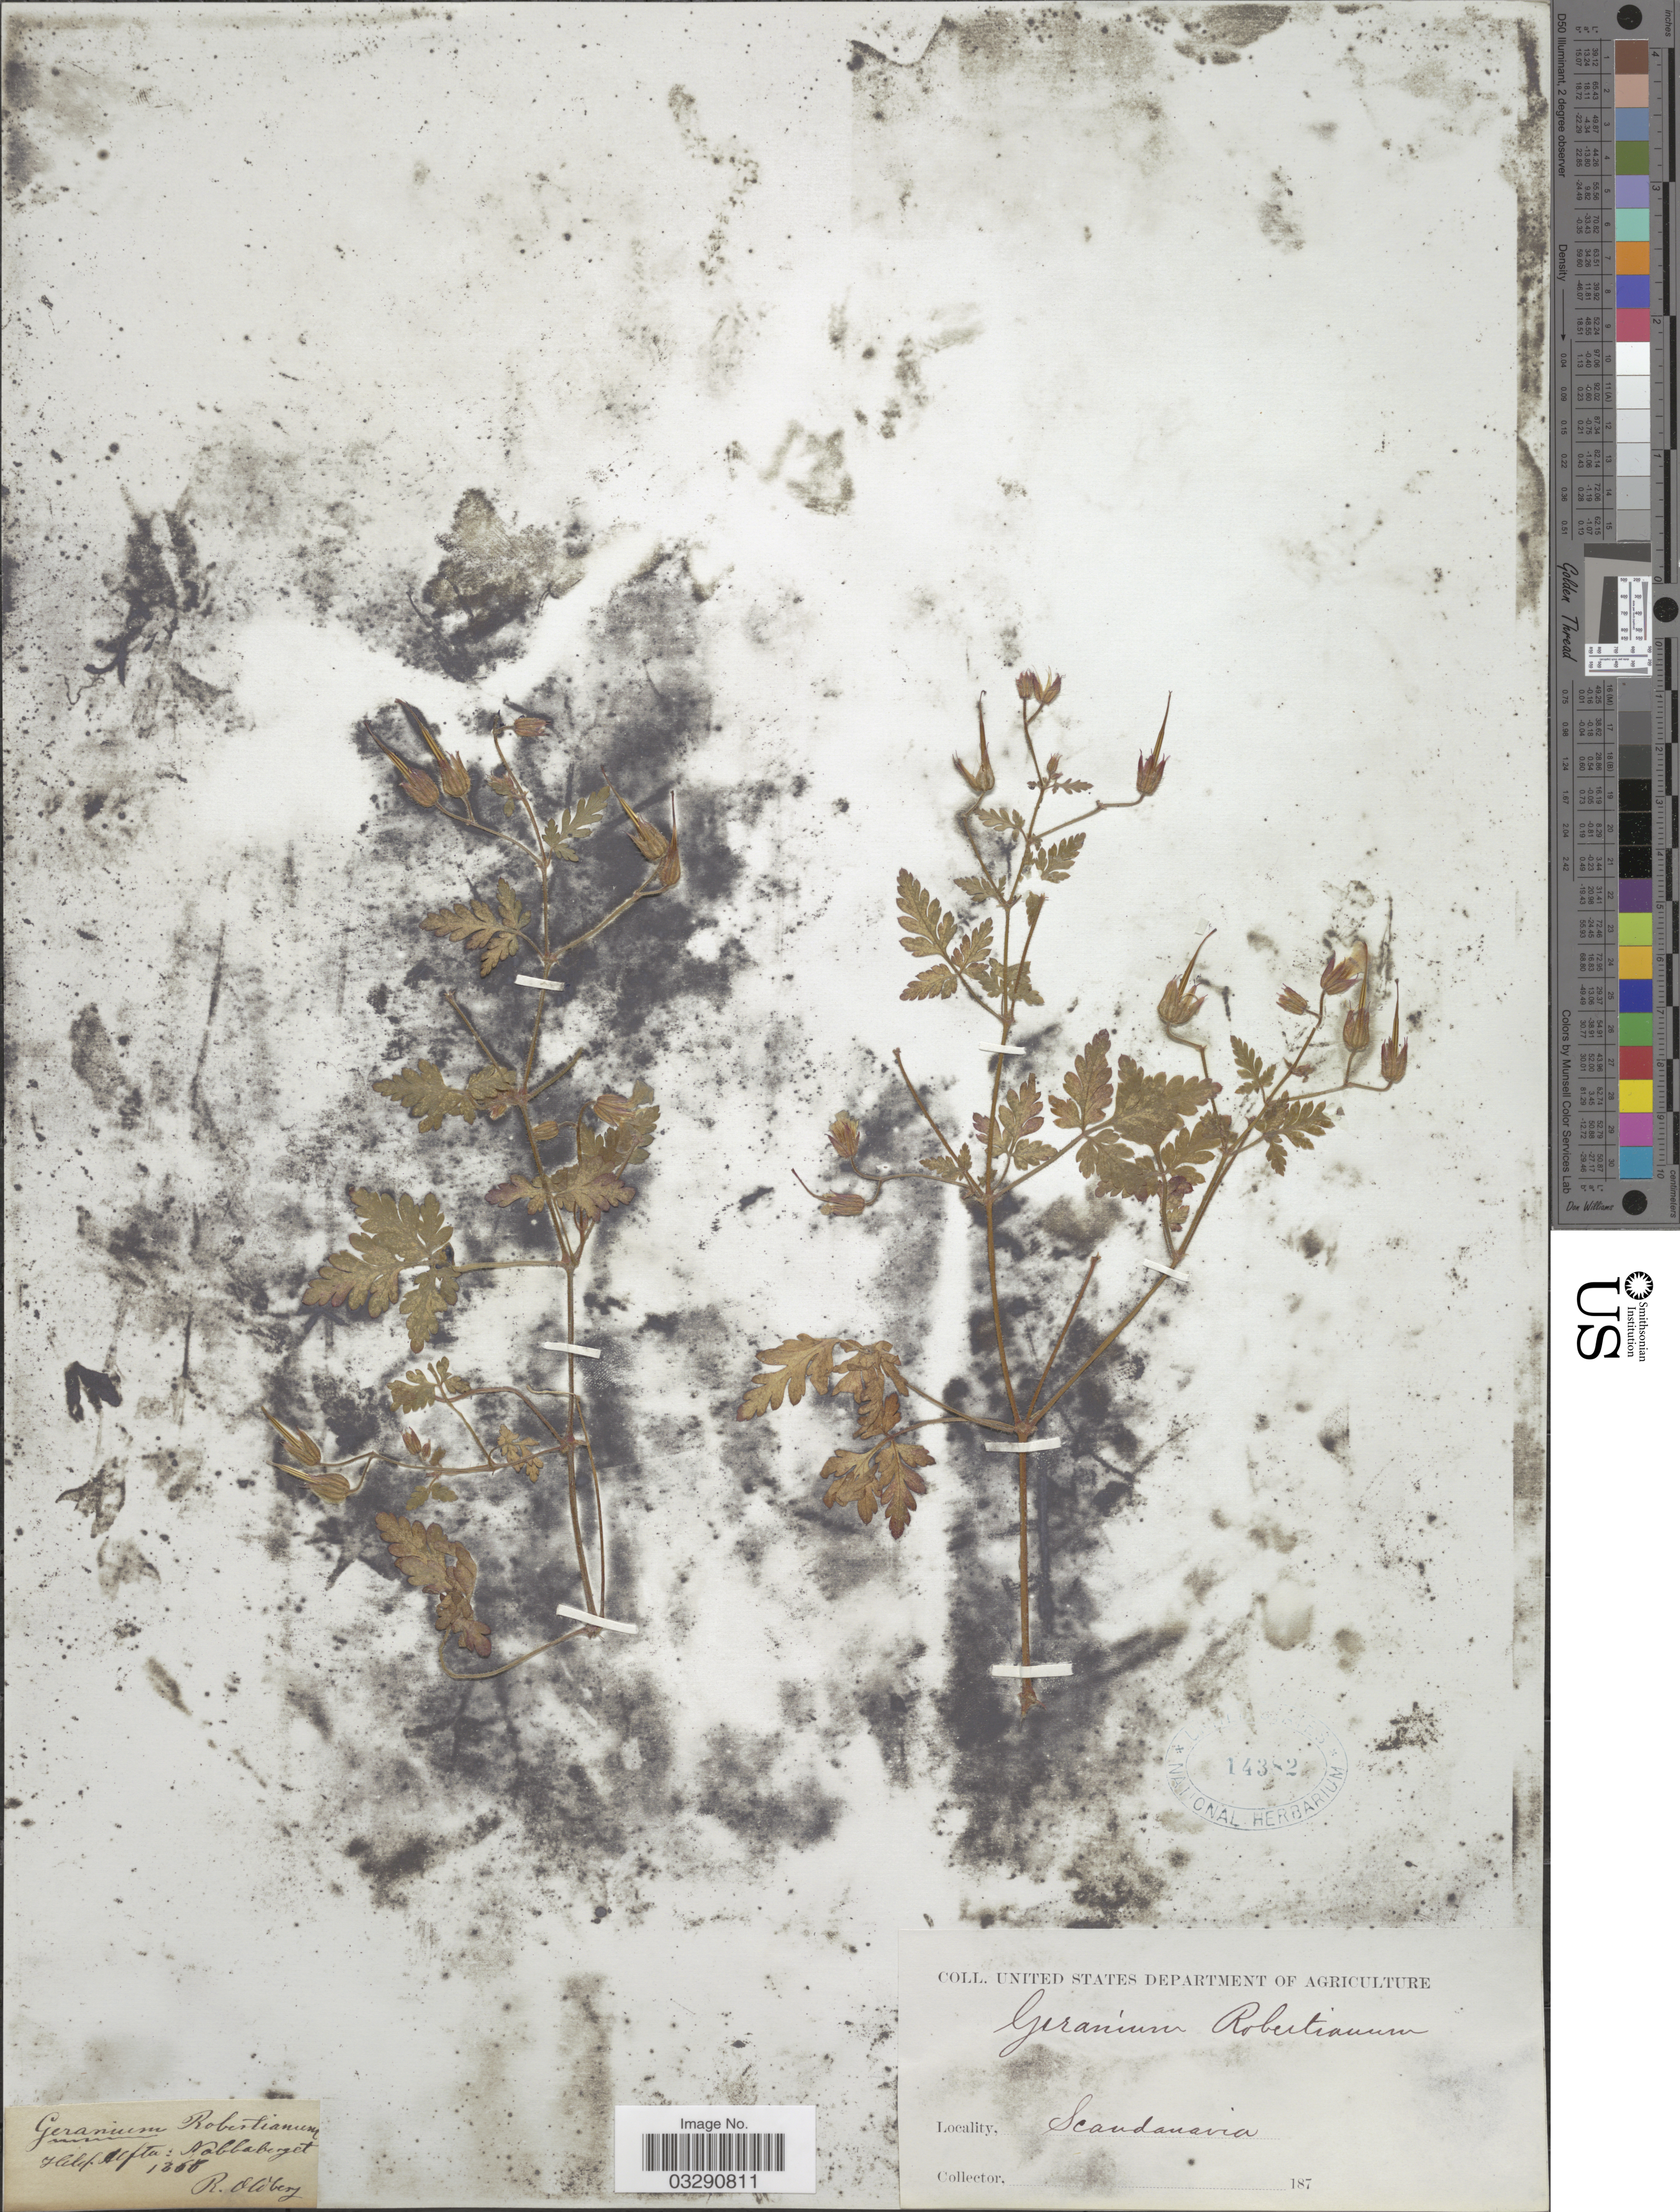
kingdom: Plantae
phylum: Tracheophyta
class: Magnoliopsida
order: Geraniales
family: Geraniaceae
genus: Geranium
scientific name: Geranium robertianum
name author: L.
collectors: R. Oldberg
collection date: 1866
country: Sweden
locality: Scandanavia, Helsi. [interpreted] Alfta: Noblaberget [interpreted].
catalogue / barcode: US 14382